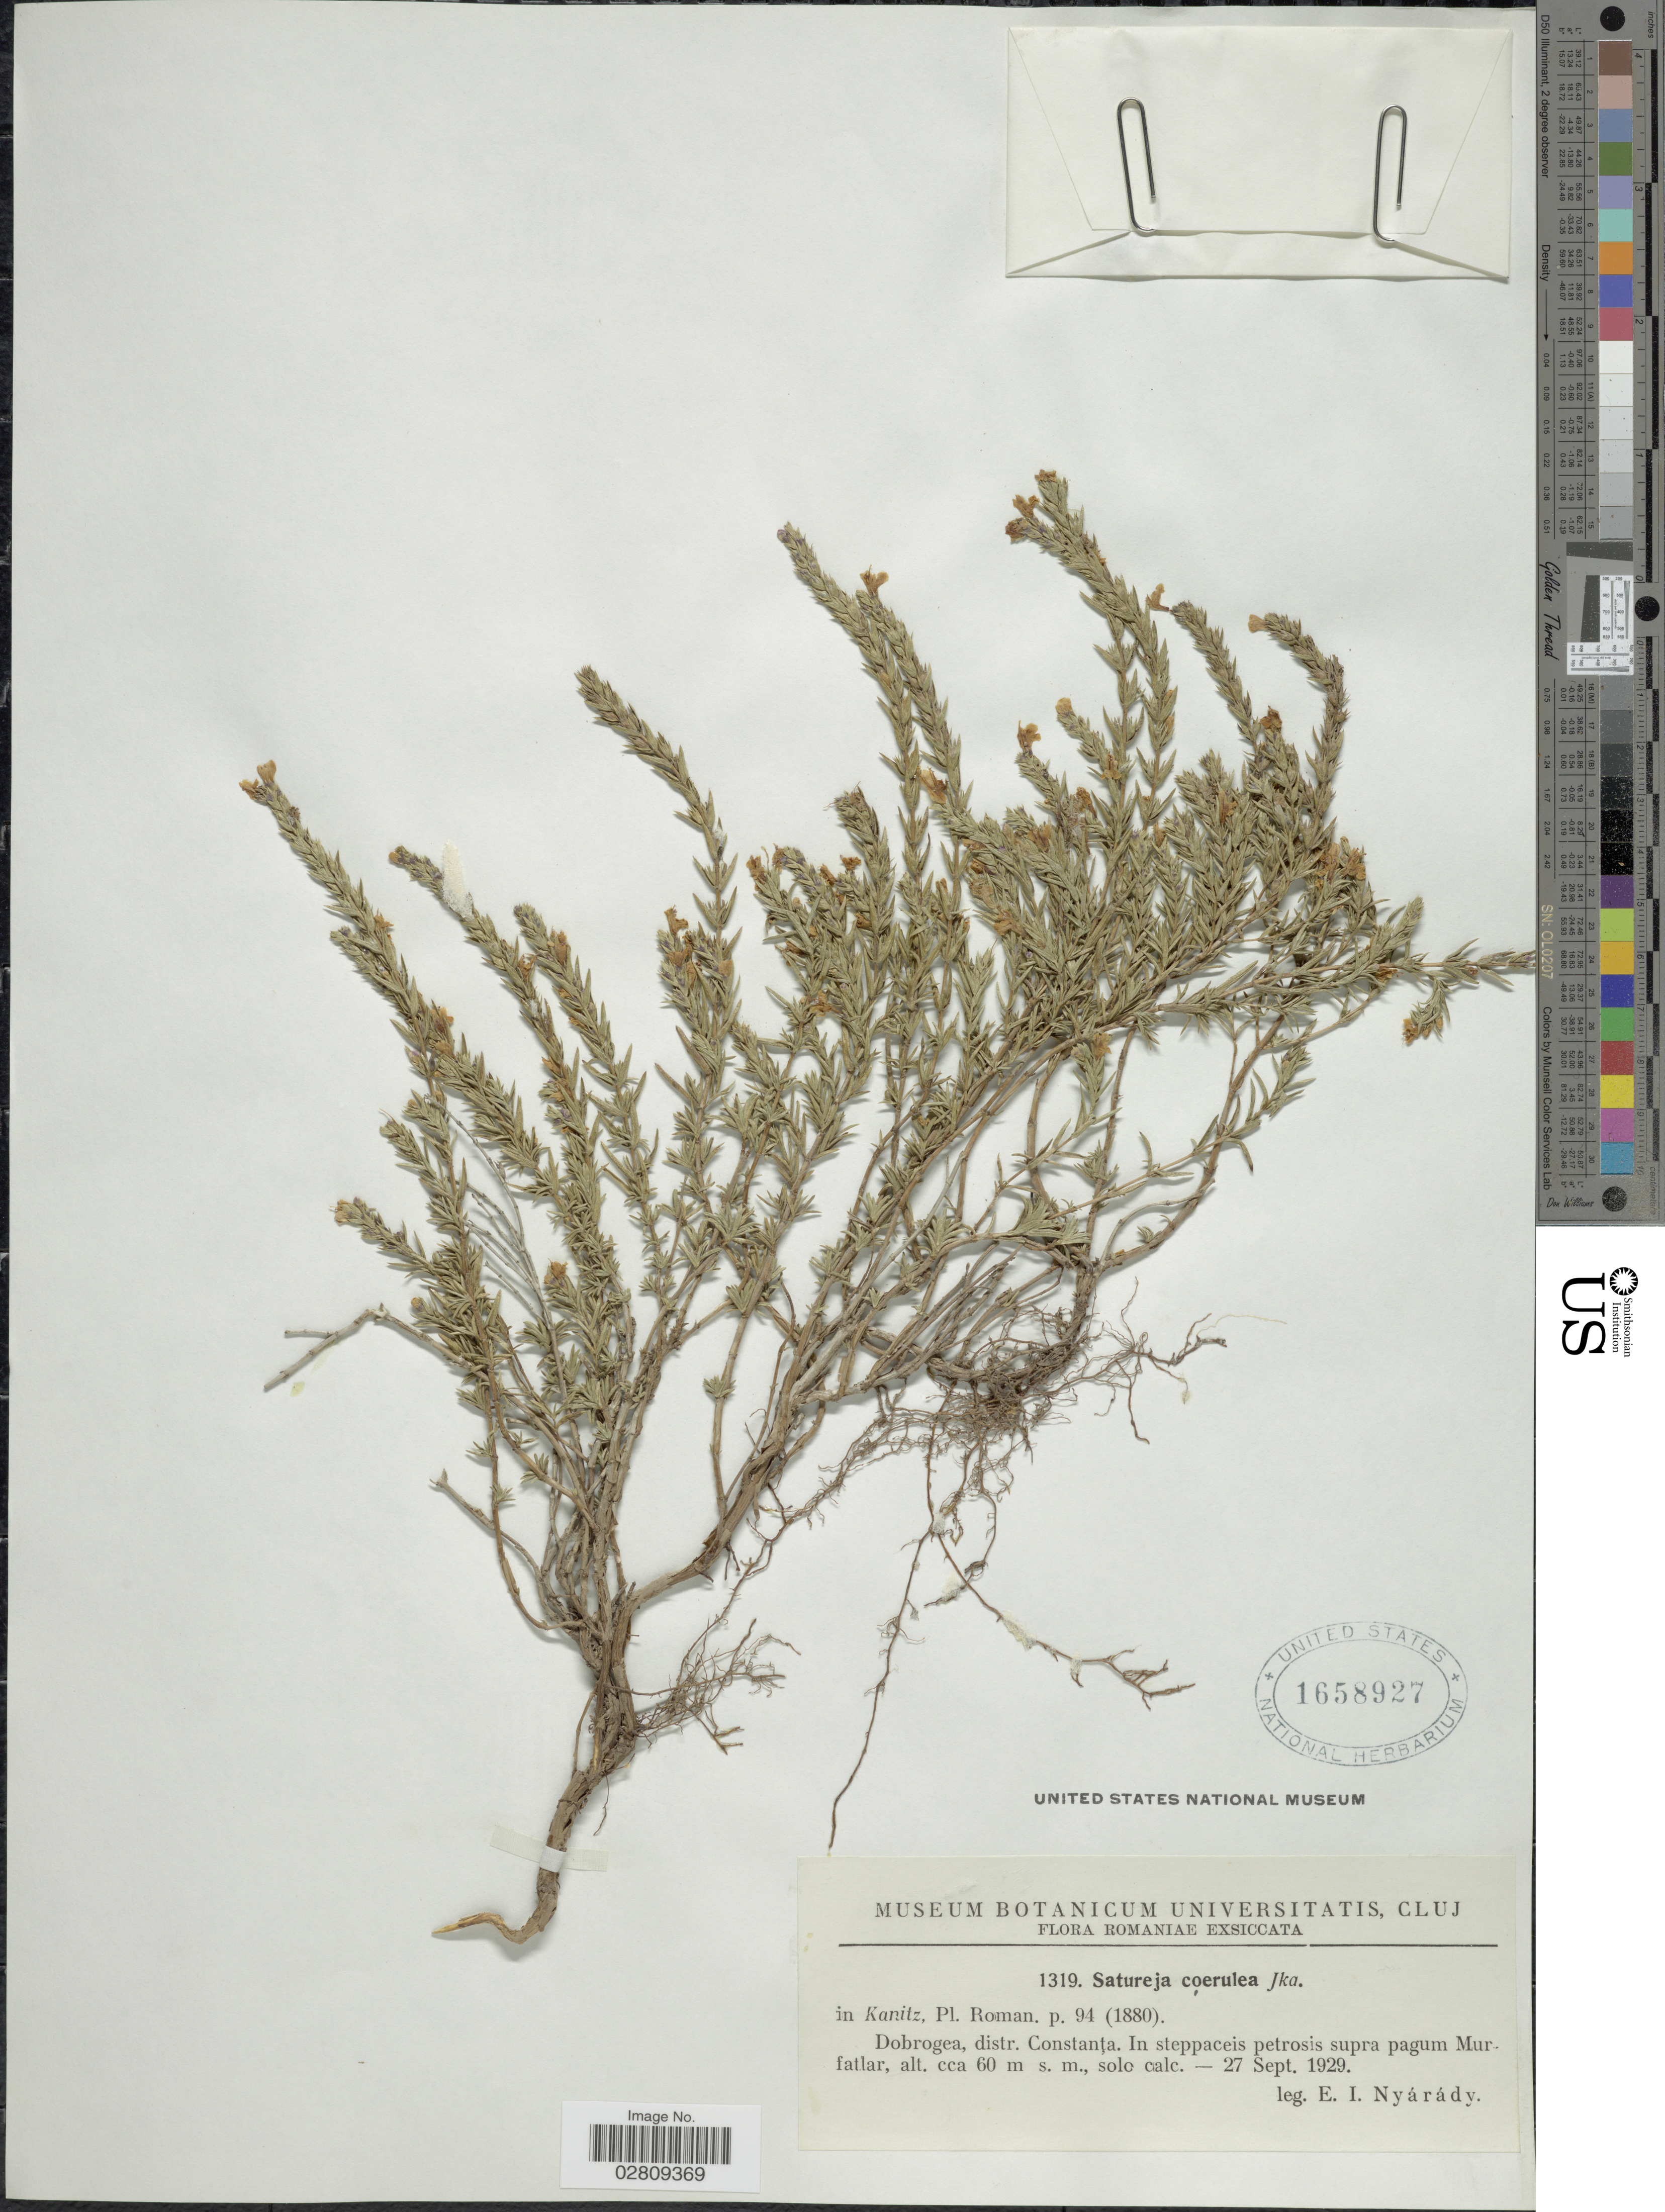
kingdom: Plantae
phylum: Tracheophyta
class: Magnoliopsida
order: Lamiales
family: Lamiaceae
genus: Satureja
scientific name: Satureja coerulea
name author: Janka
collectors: E. Nyárády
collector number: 1319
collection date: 1929-09-27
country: Romania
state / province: Constanta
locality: Romaniae. Dobrogea, distr. Constanta. In steppaceis petrosis supra pagum Murfatlar.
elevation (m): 60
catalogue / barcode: US 1658927